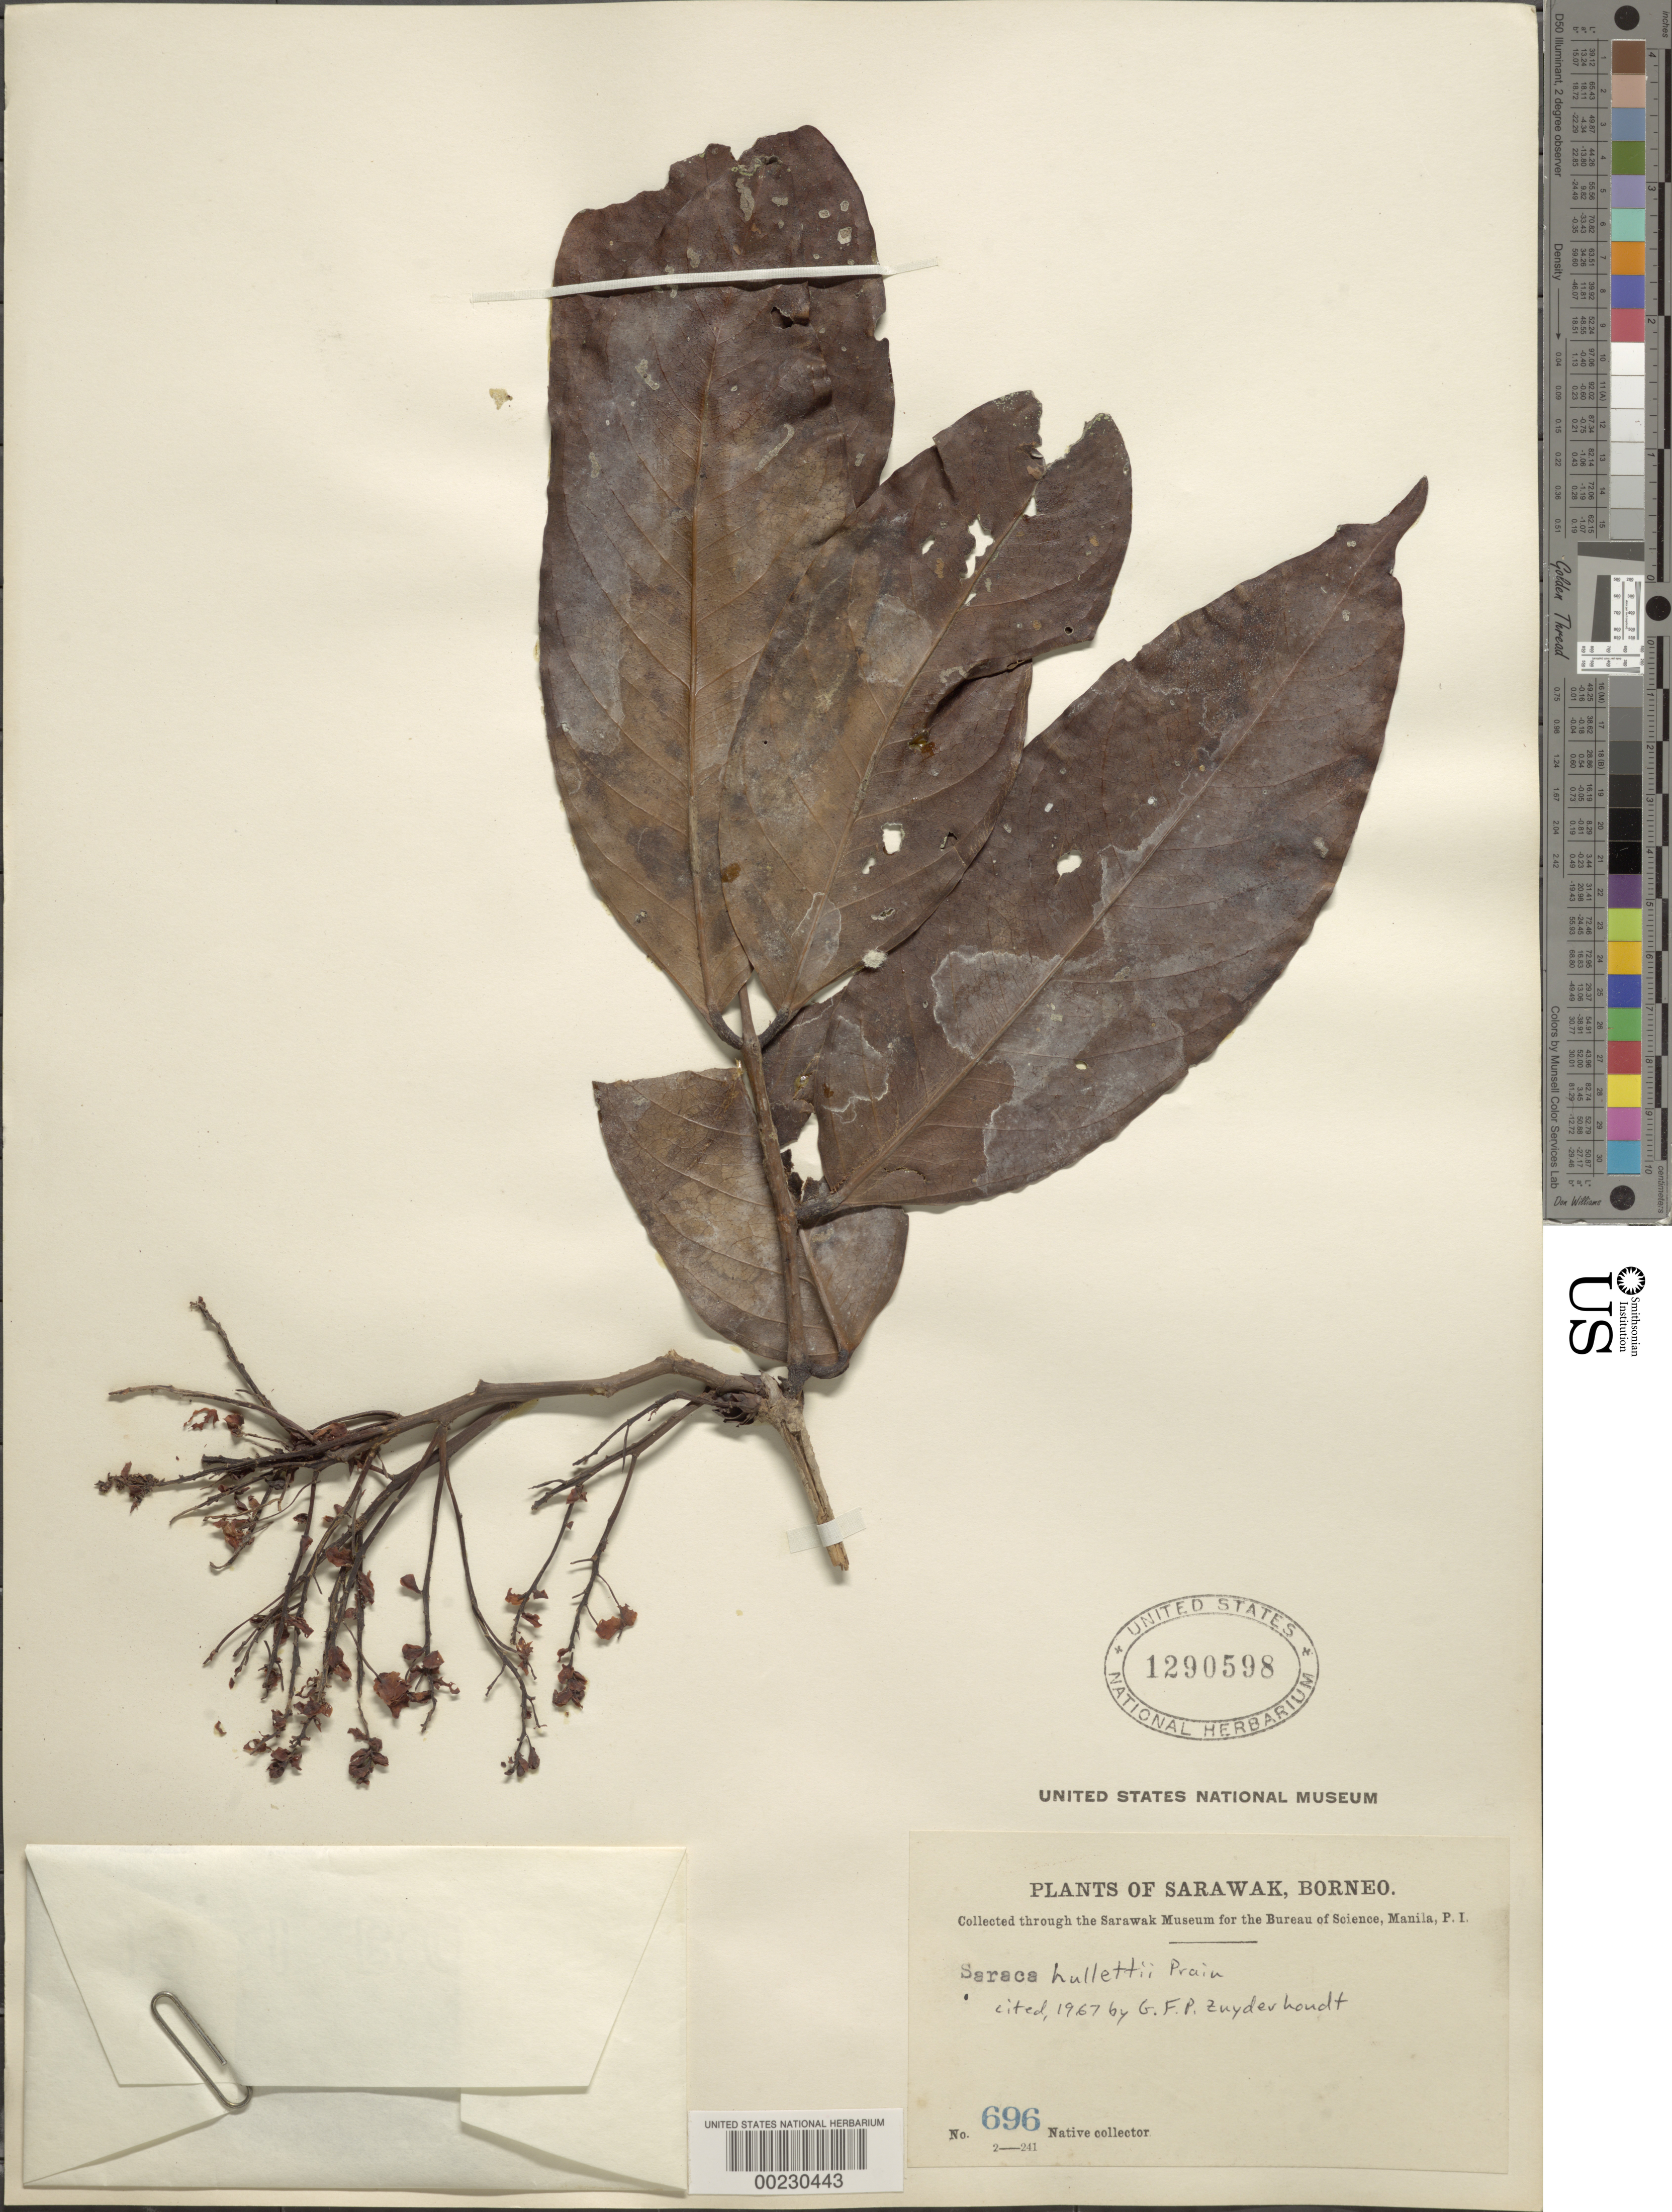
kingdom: Plantae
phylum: Tracheophyta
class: Magnoliopsida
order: Fabales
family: Fabaceae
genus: Saraca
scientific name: Saraca hullettii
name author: Prain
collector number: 696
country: Malaysia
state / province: Sarawak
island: Borneo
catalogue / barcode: US 1290598